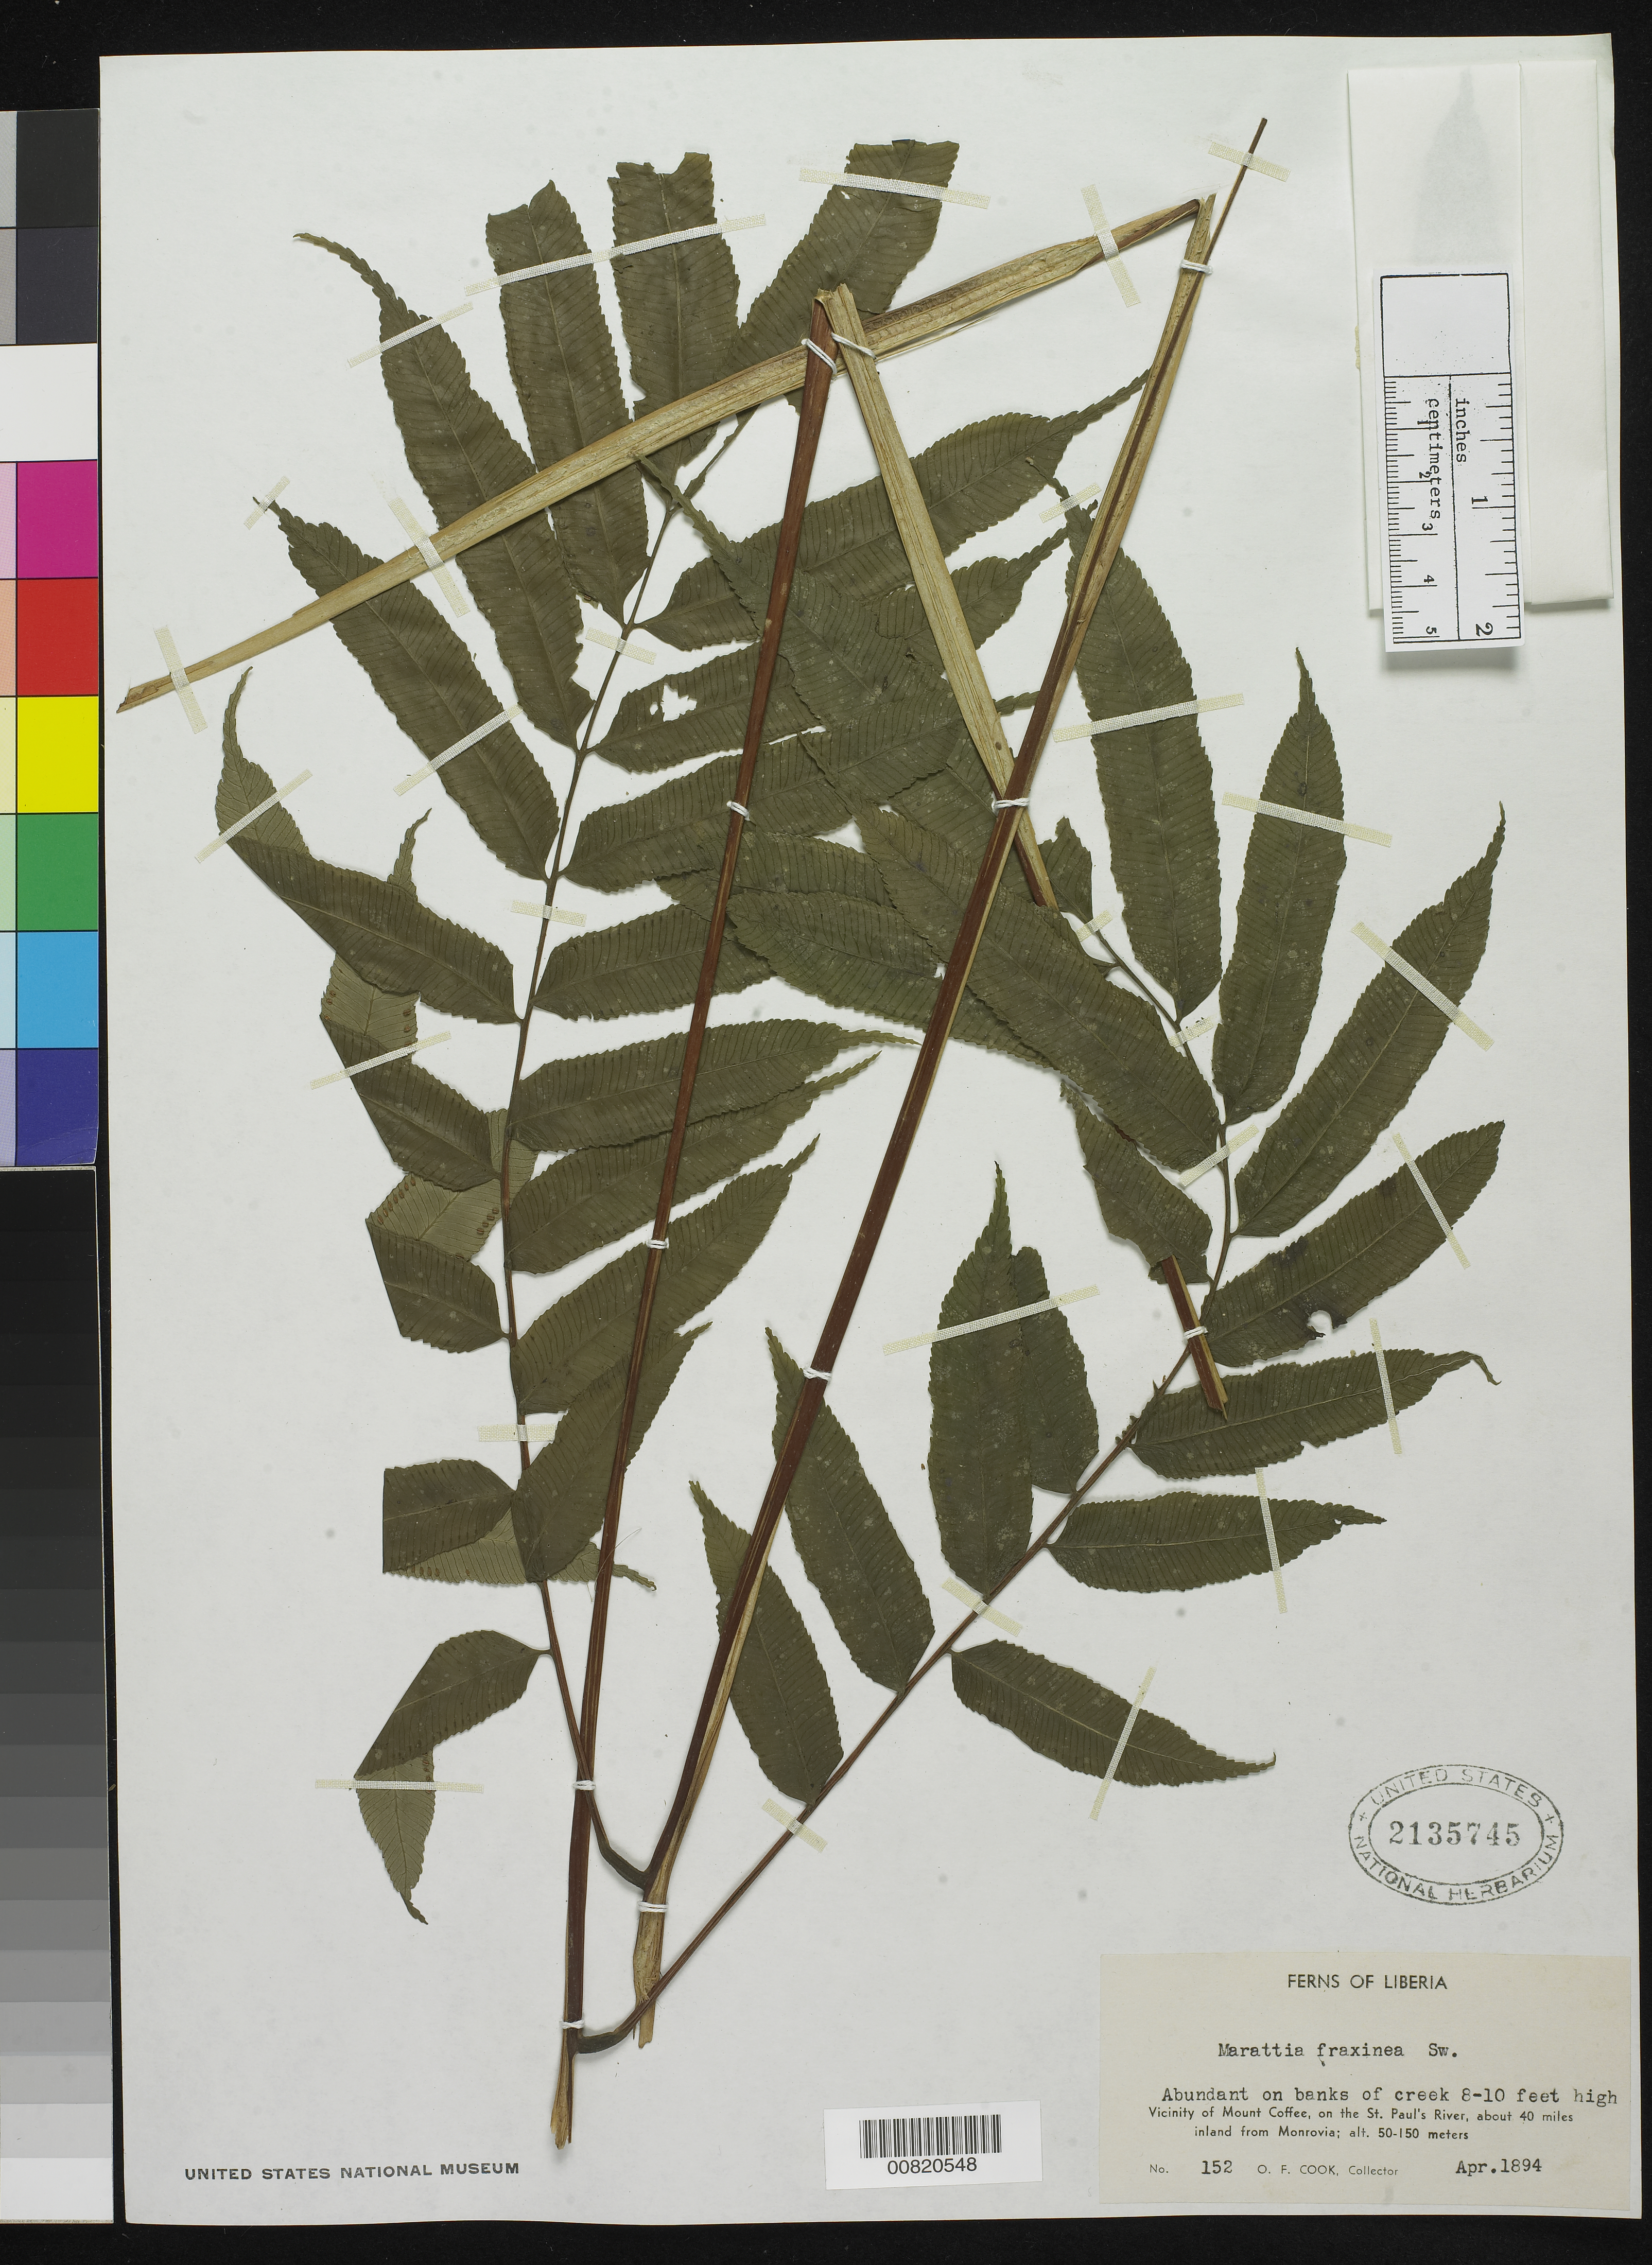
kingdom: Plantae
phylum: Tracheophyta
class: Polypodiopsida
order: Marattiales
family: Marattiaceae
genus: Ptisana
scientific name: Ptisana fraxinea var. fraxinea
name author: (Sm.) Murdock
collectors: O. F. Cook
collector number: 152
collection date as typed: Apr 1894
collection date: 1894-04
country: Liberia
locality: Vicinity of Mt. Coffee, on the St. Paul's River, about 40 miles inland from Monrovia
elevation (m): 50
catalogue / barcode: US 2135745